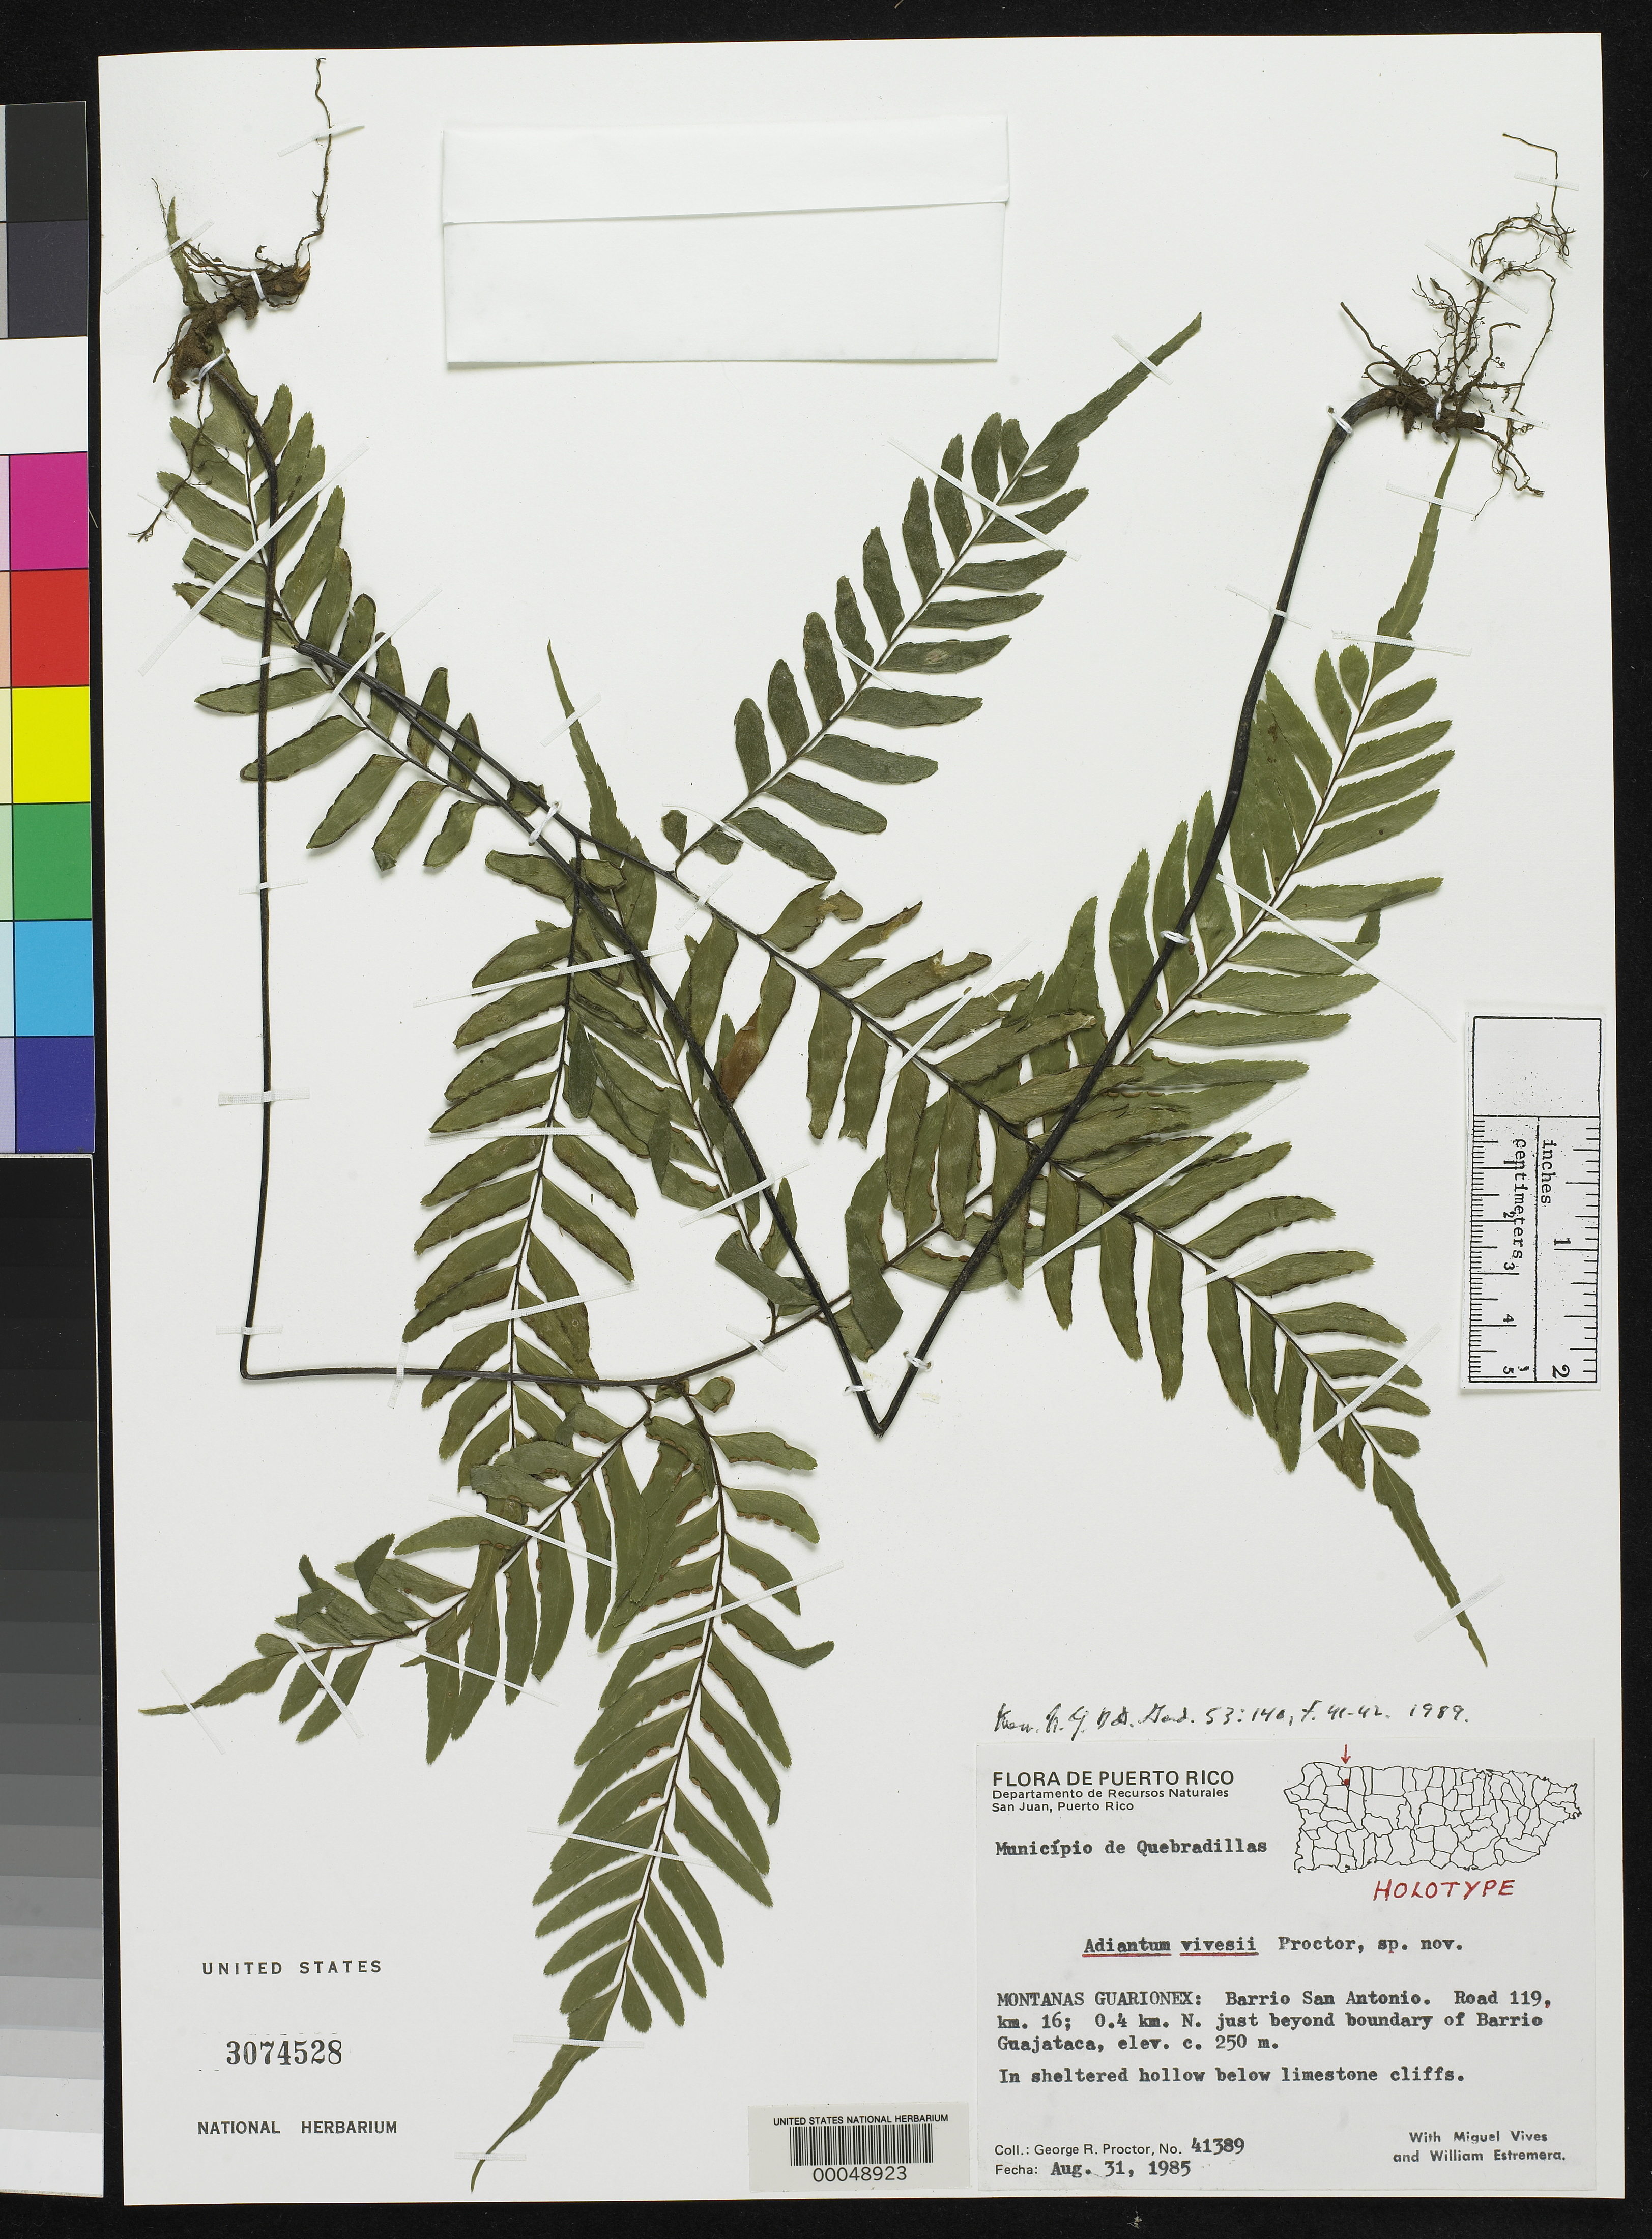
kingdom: Plantae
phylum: Tracheophyta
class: Polypodiopsida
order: Polypodiales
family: Pteridaceae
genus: Adiantum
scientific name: Adiantum vivesii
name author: Proctor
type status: Holotype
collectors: G. R. Proctor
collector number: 41389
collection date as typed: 31 Aug 1985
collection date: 1985-08-31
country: Puerto Rico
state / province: Quebradillas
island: Greater Antilles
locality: Montanas Guarionex, barrio San Antonio, road 119, km 16, 0.4 km N just beyond boundary of Barrio Guajataca.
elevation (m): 250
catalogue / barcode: US 3074528